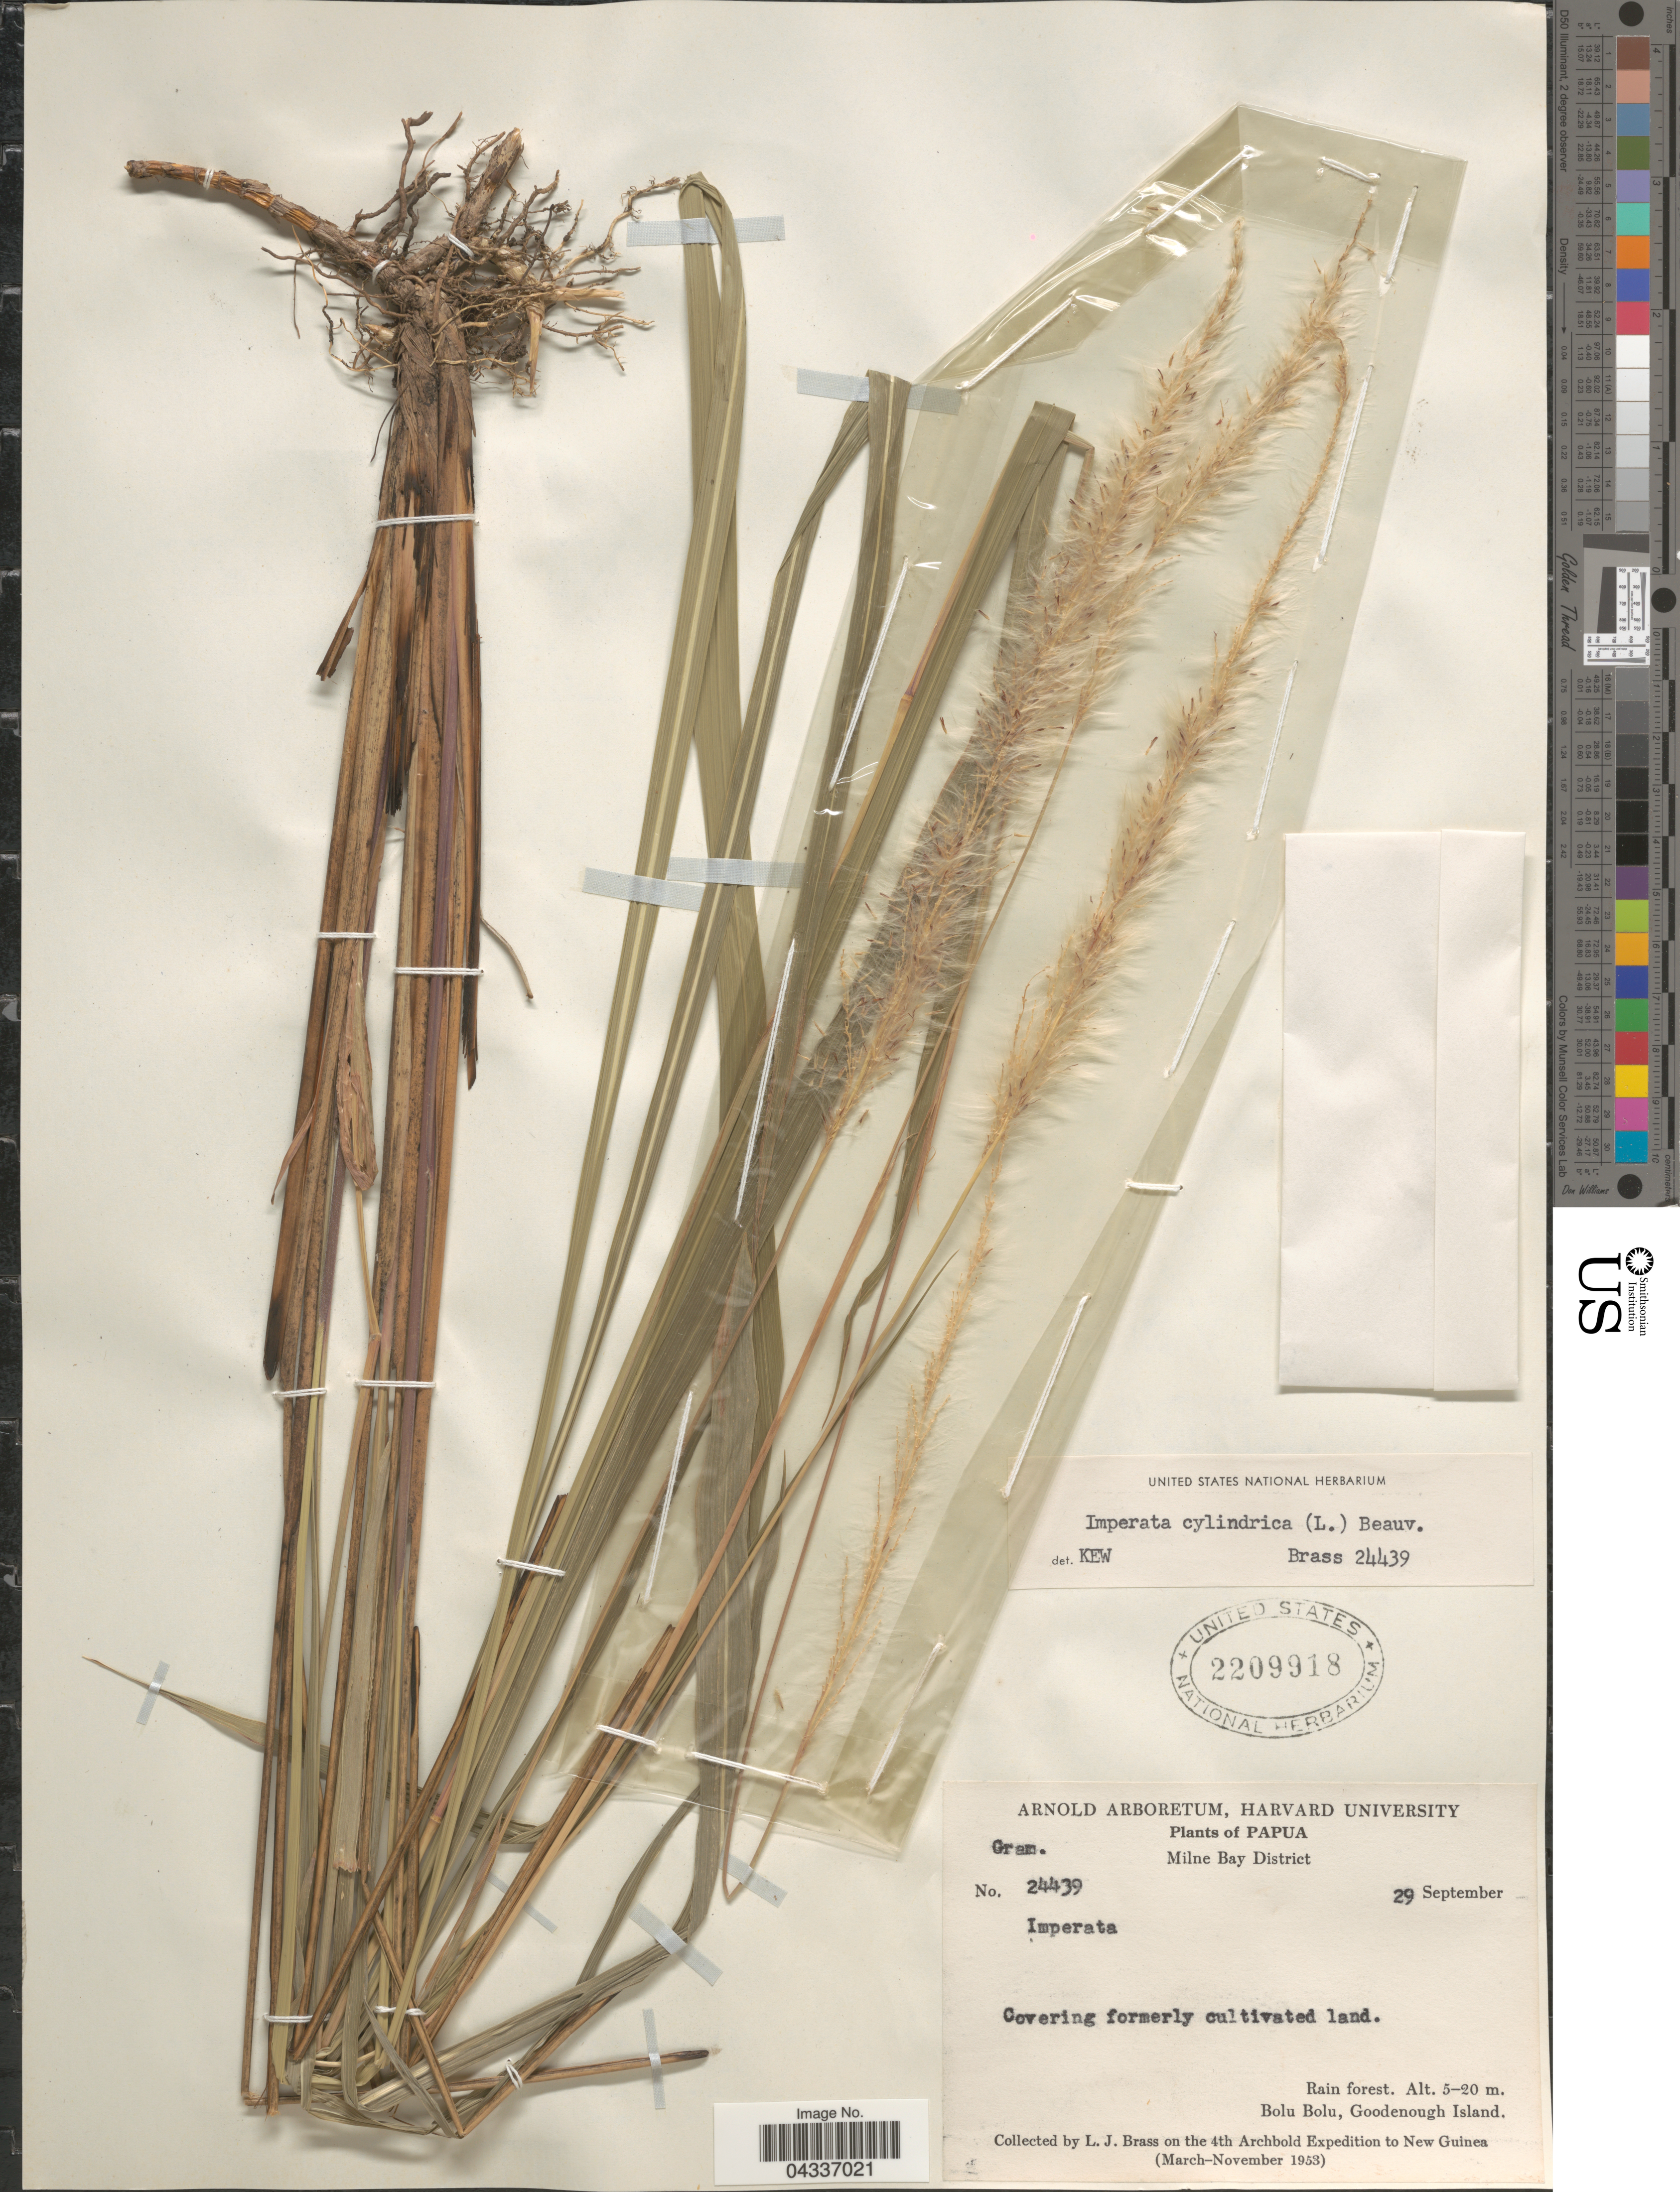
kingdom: Plantae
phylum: Tracheophyta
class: Liliopsida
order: Poales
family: Poaceae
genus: Imperata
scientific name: Imperata cylindrica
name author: (L.) P. Beauv.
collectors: L. J. Brass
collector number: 24439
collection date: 1953-09-29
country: Papua New Guinea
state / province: Milne Bay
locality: Papua. Milne Bay District. Bolu Bolu, Goodenough Island. On the 4th Archbold Expedition to New Guinea (March-November 1953).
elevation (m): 5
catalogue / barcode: US 2209918